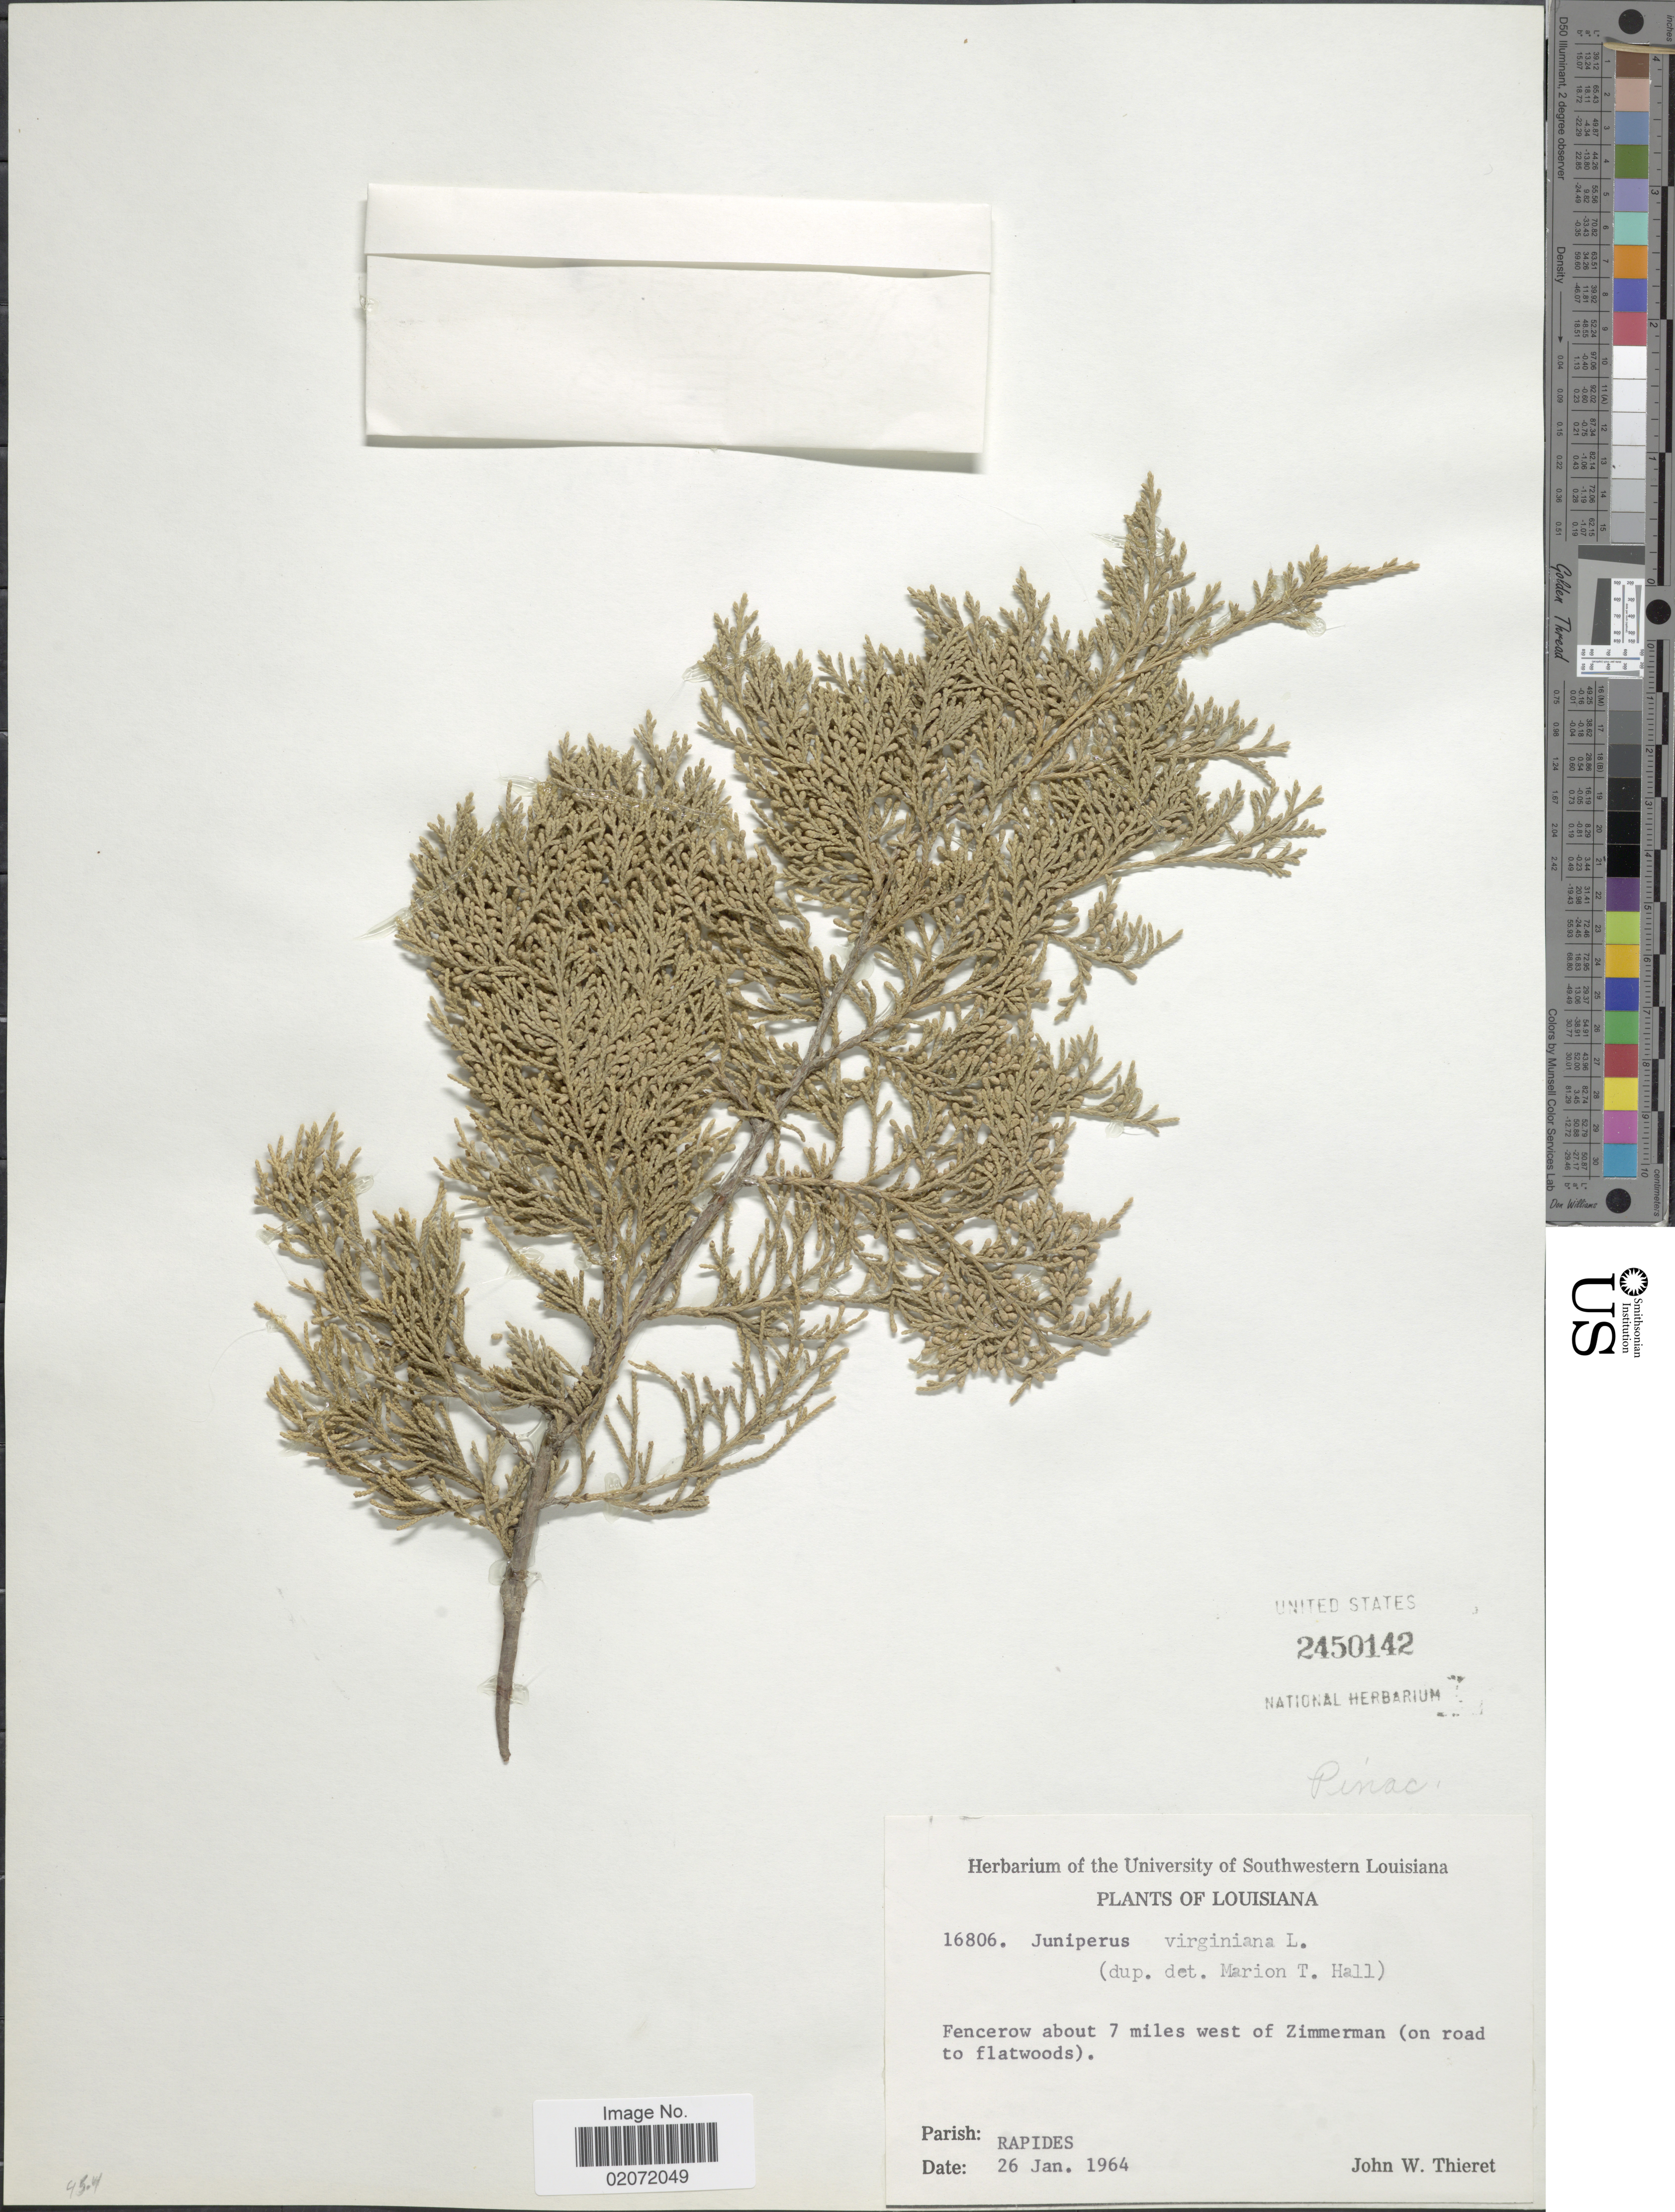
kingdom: Plantae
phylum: Tracheophyta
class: Pinopsida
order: Pinales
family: Cupressaceae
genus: Juniperus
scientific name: Juniperus virginiana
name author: L.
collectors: J. W. Thieret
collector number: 16806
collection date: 1964-01-26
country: United States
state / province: Louisiana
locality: Fencerow about 7 miles west of Zimerman (on road to flatwoods). Parish: Rapides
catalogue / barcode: US 2450142